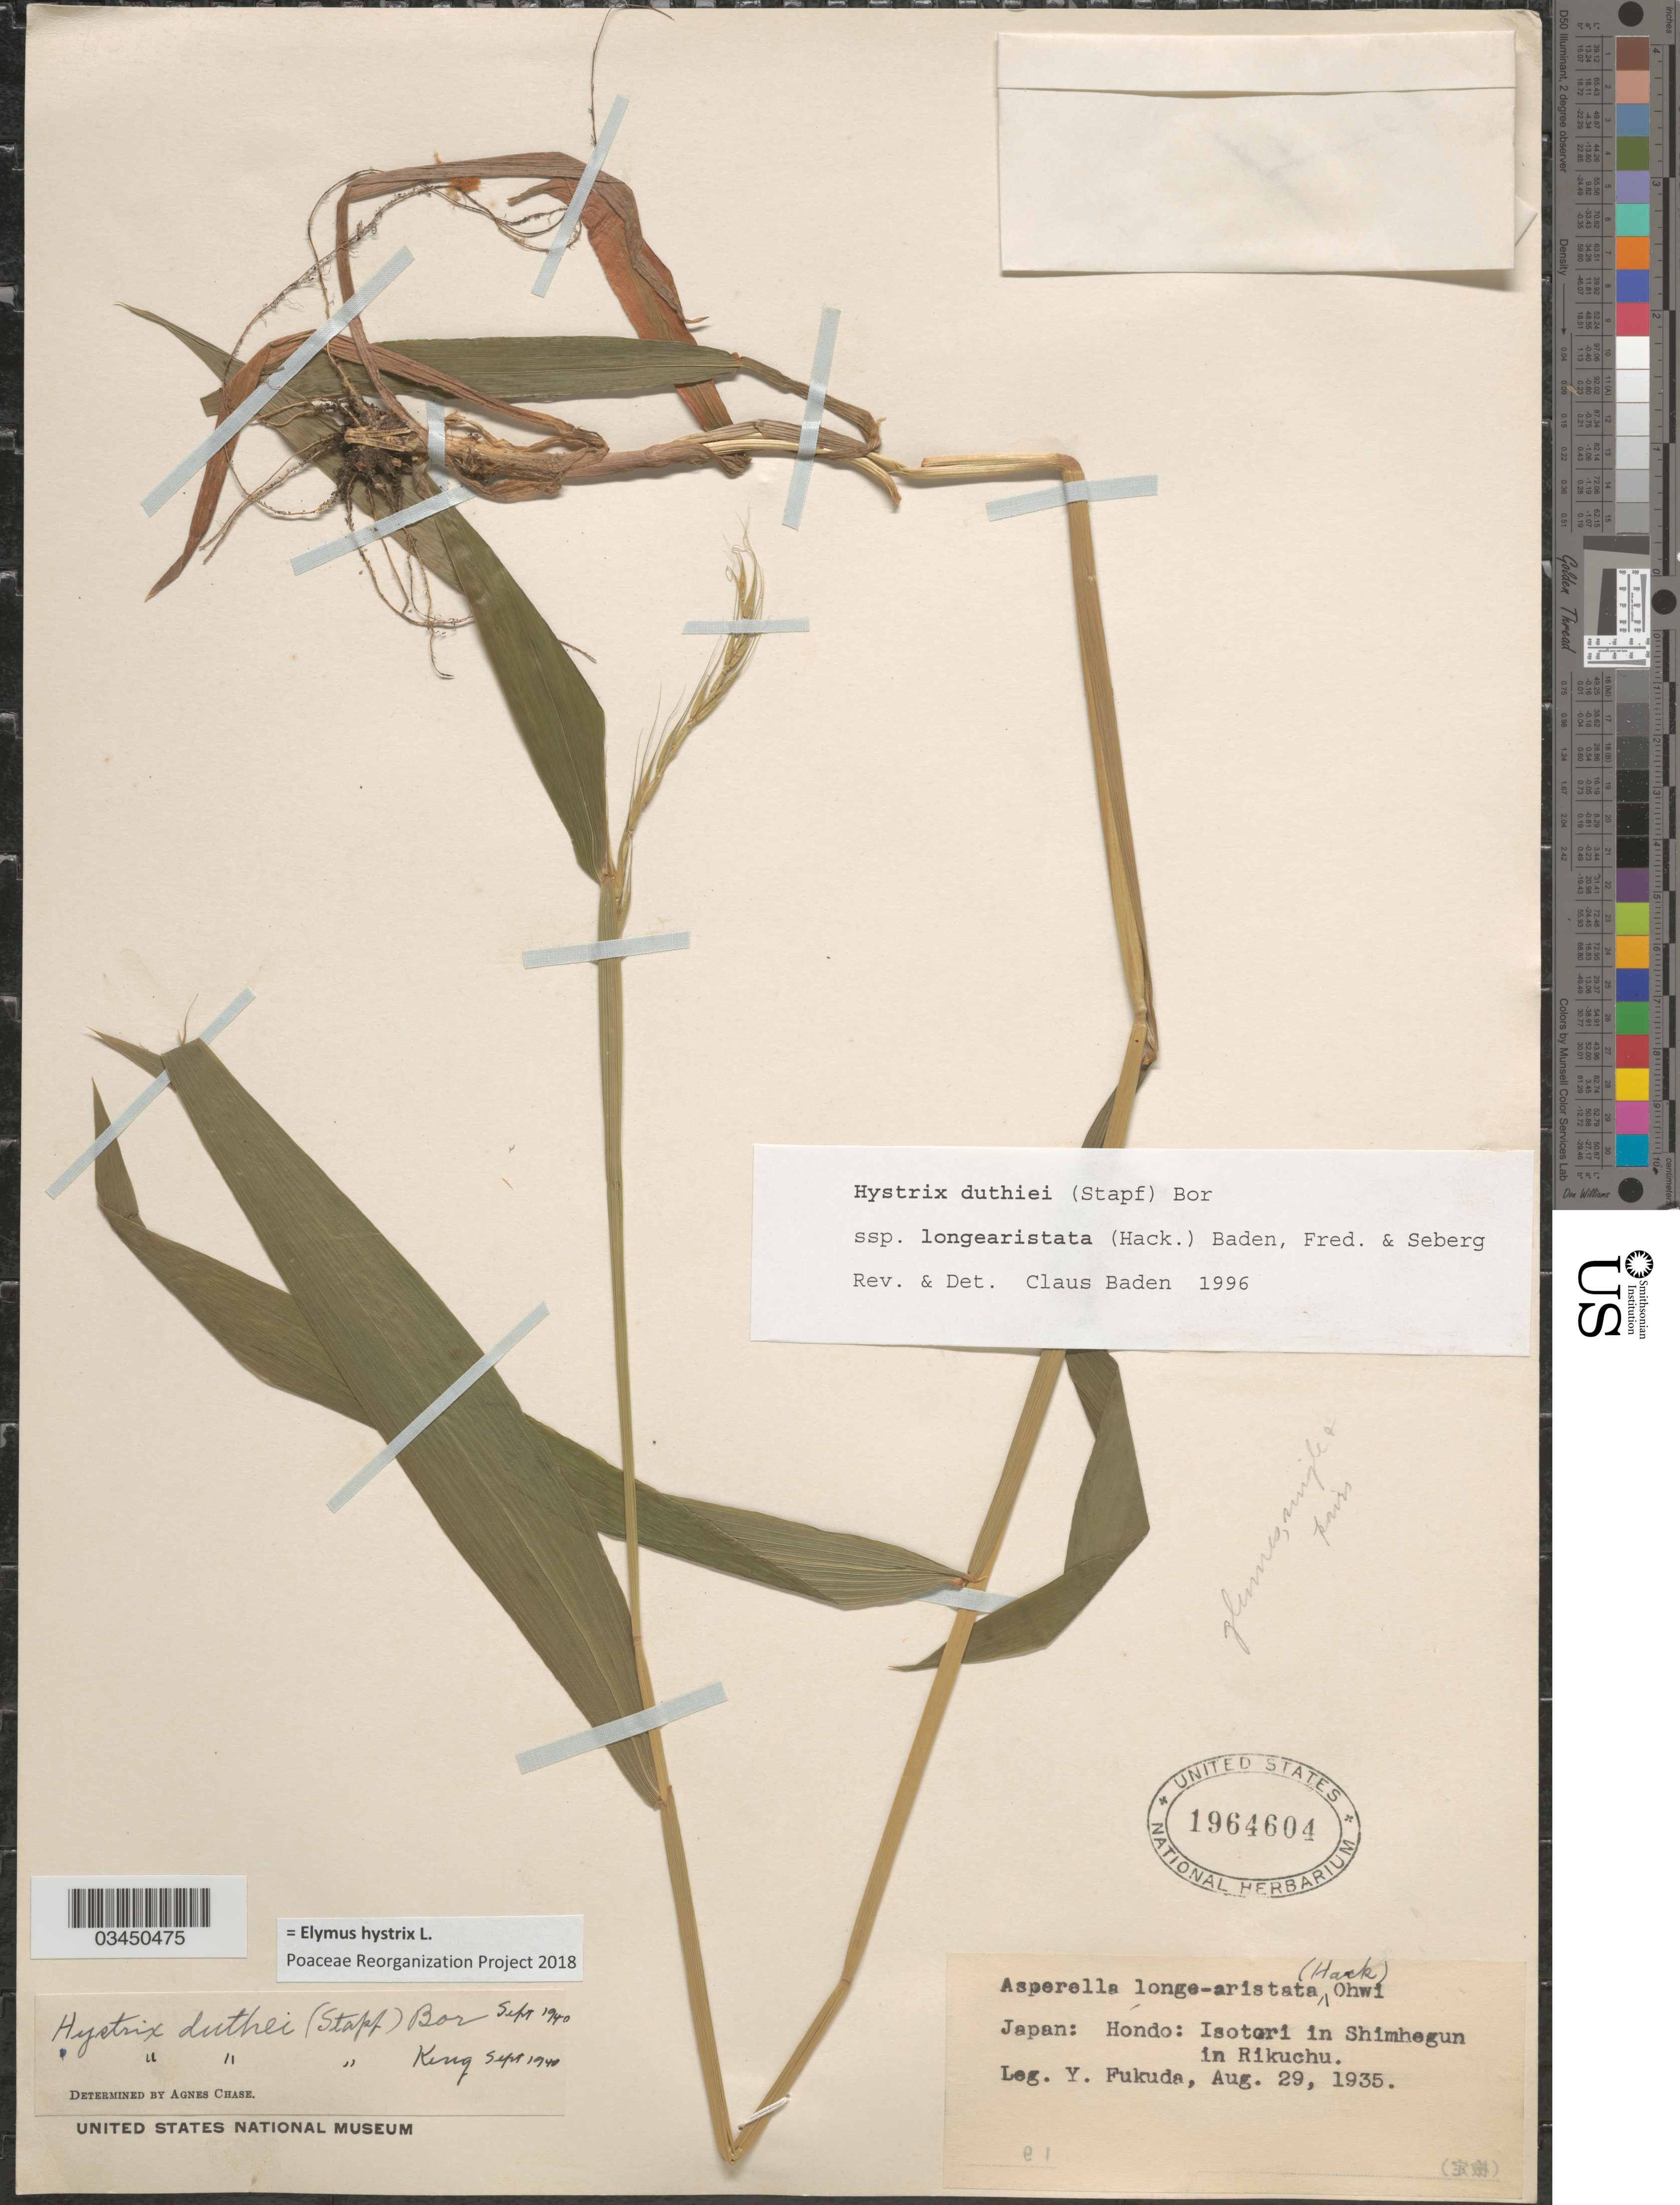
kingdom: Plantae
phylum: Tracheophyta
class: Liliopsida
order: Poales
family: Poaceae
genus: Elymus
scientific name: Elymus hystrix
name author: L.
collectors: Y. Fukuda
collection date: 1935-08-29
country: Japan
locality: Hondo: Isotori in Shimhegun in Rikuchu.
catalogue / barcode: US 1964604